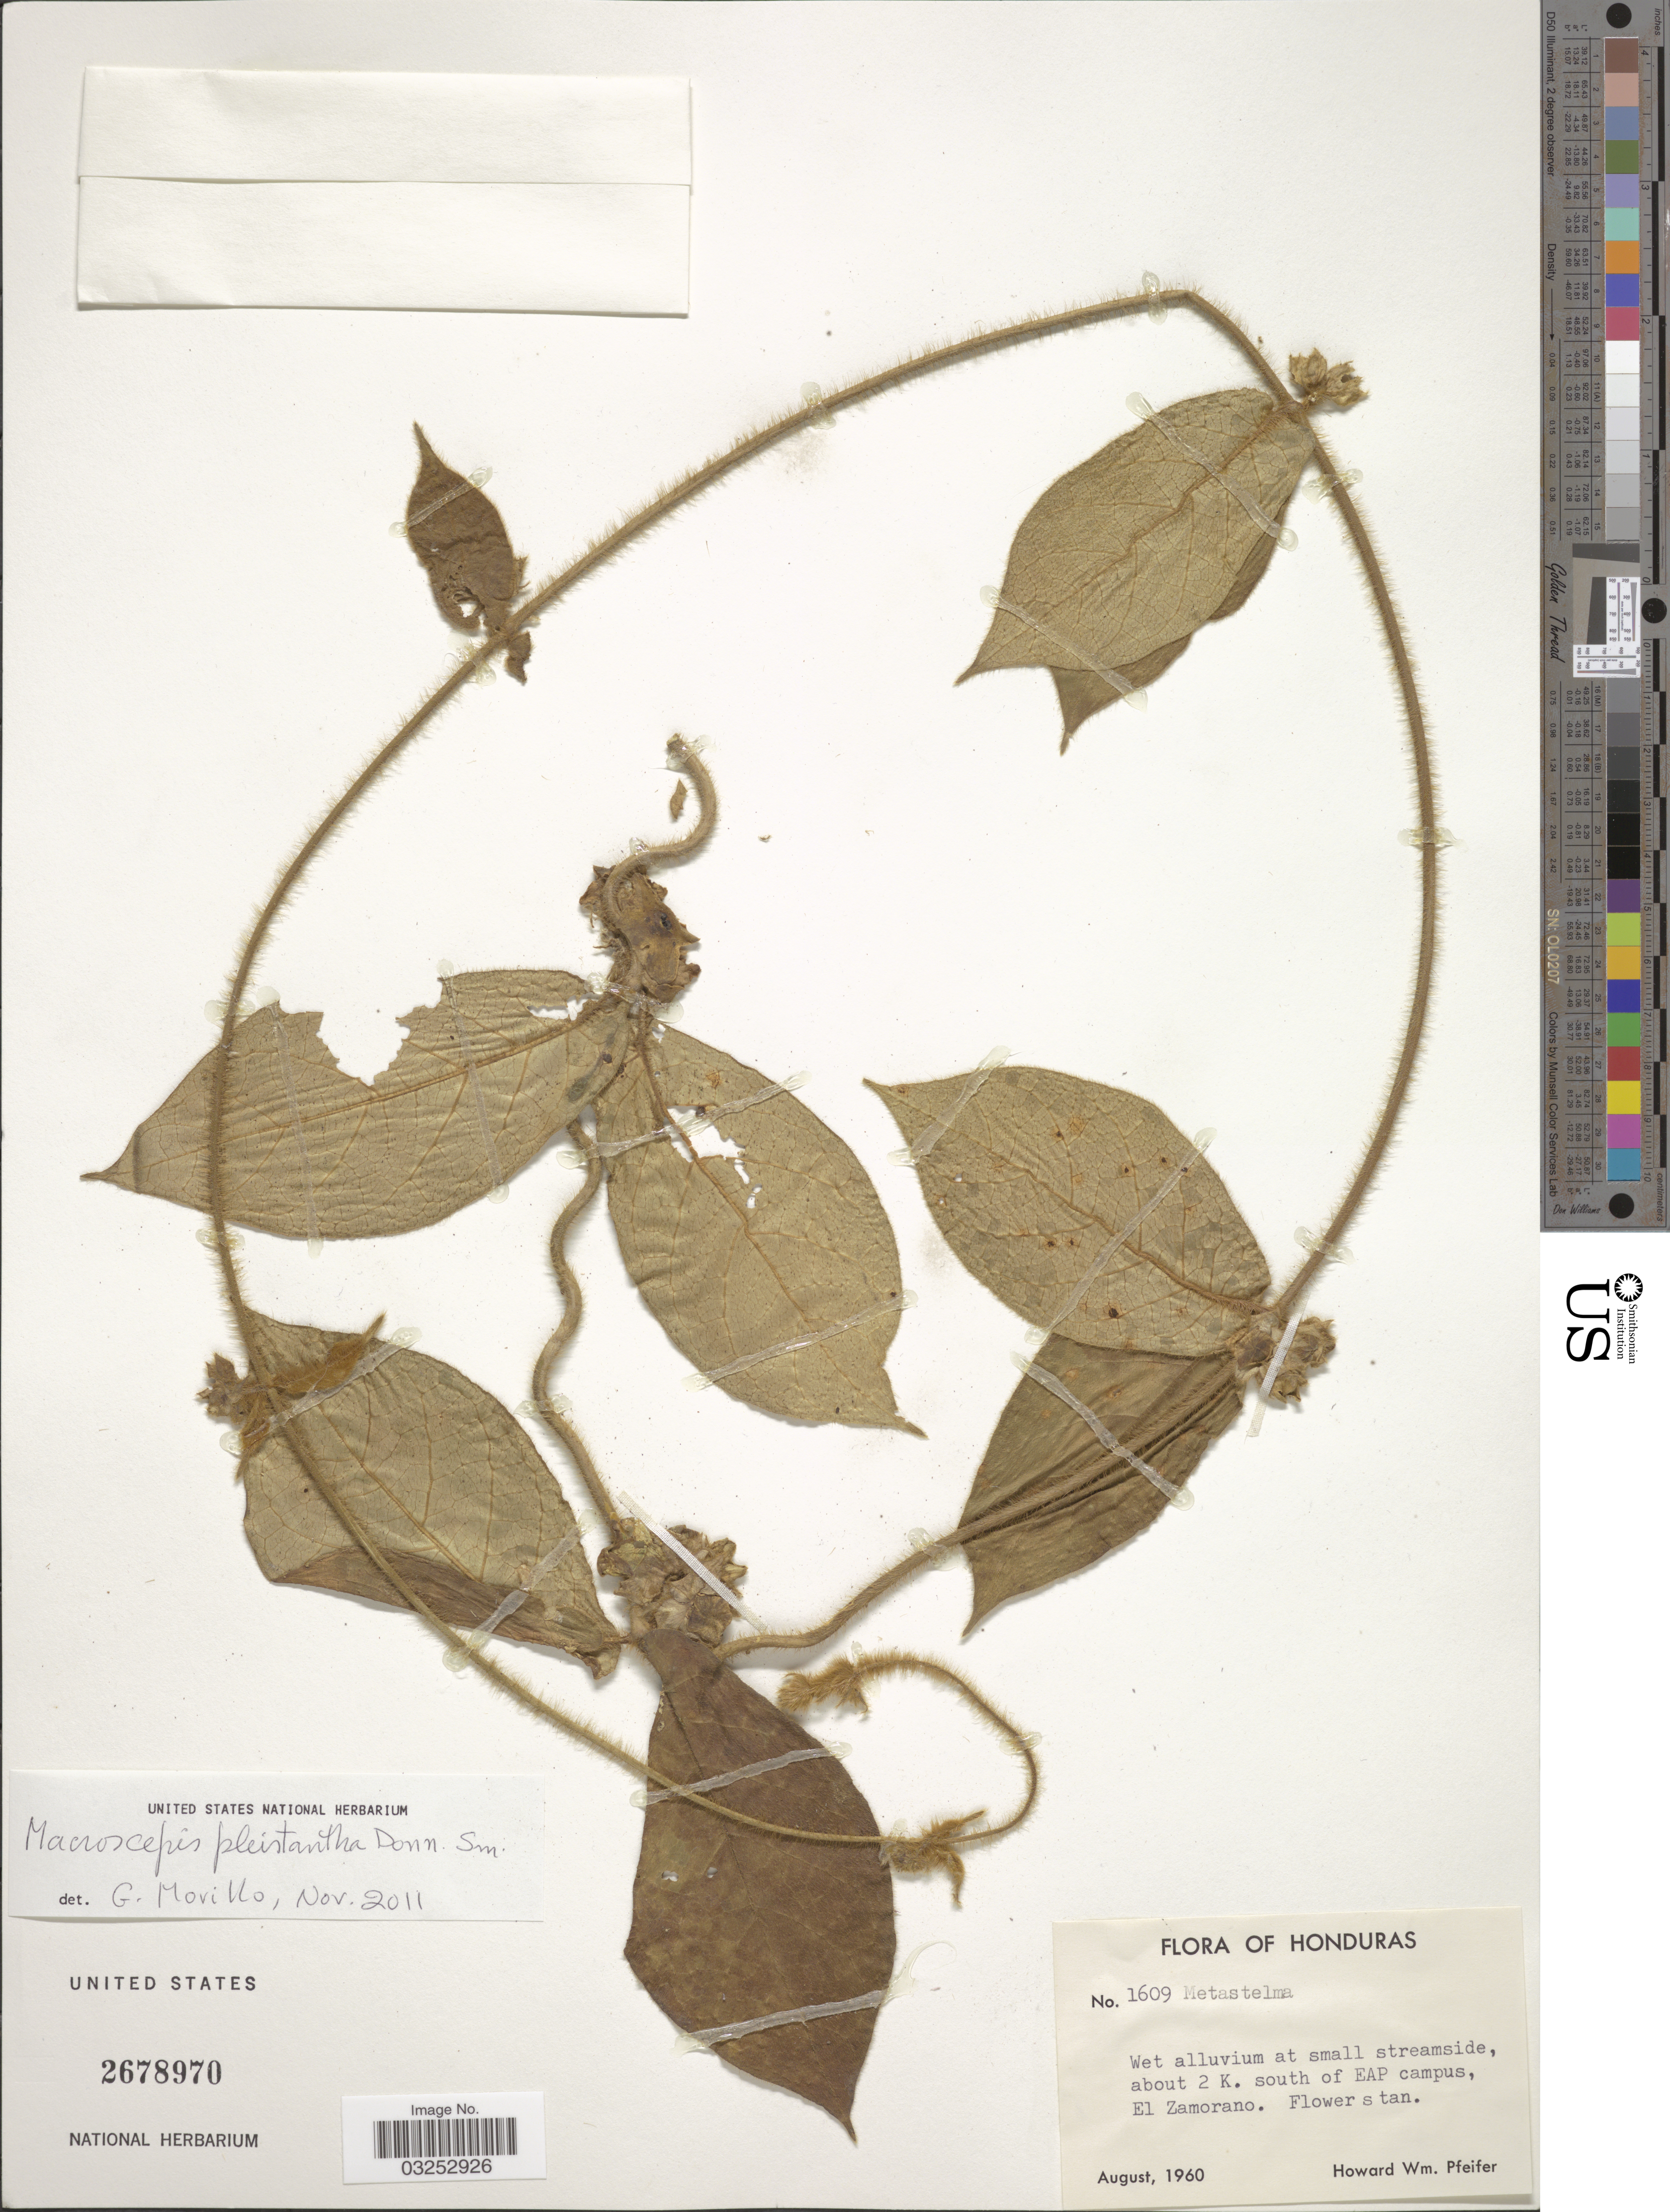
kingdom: Plantae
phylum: Tracheophyta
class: Magnoliopsida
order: Gentianales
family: Apocynaceae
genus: Macroscepis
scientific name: Macroscepis pleistantha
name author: Donn. Sm.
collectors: H. W. Pfeifer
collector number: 1609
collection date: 1960-08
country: Honduras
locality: Wet alluvium ay small streamside, about 2 K. south of EAP campus, El Zamorano.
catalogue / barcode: US 2678970